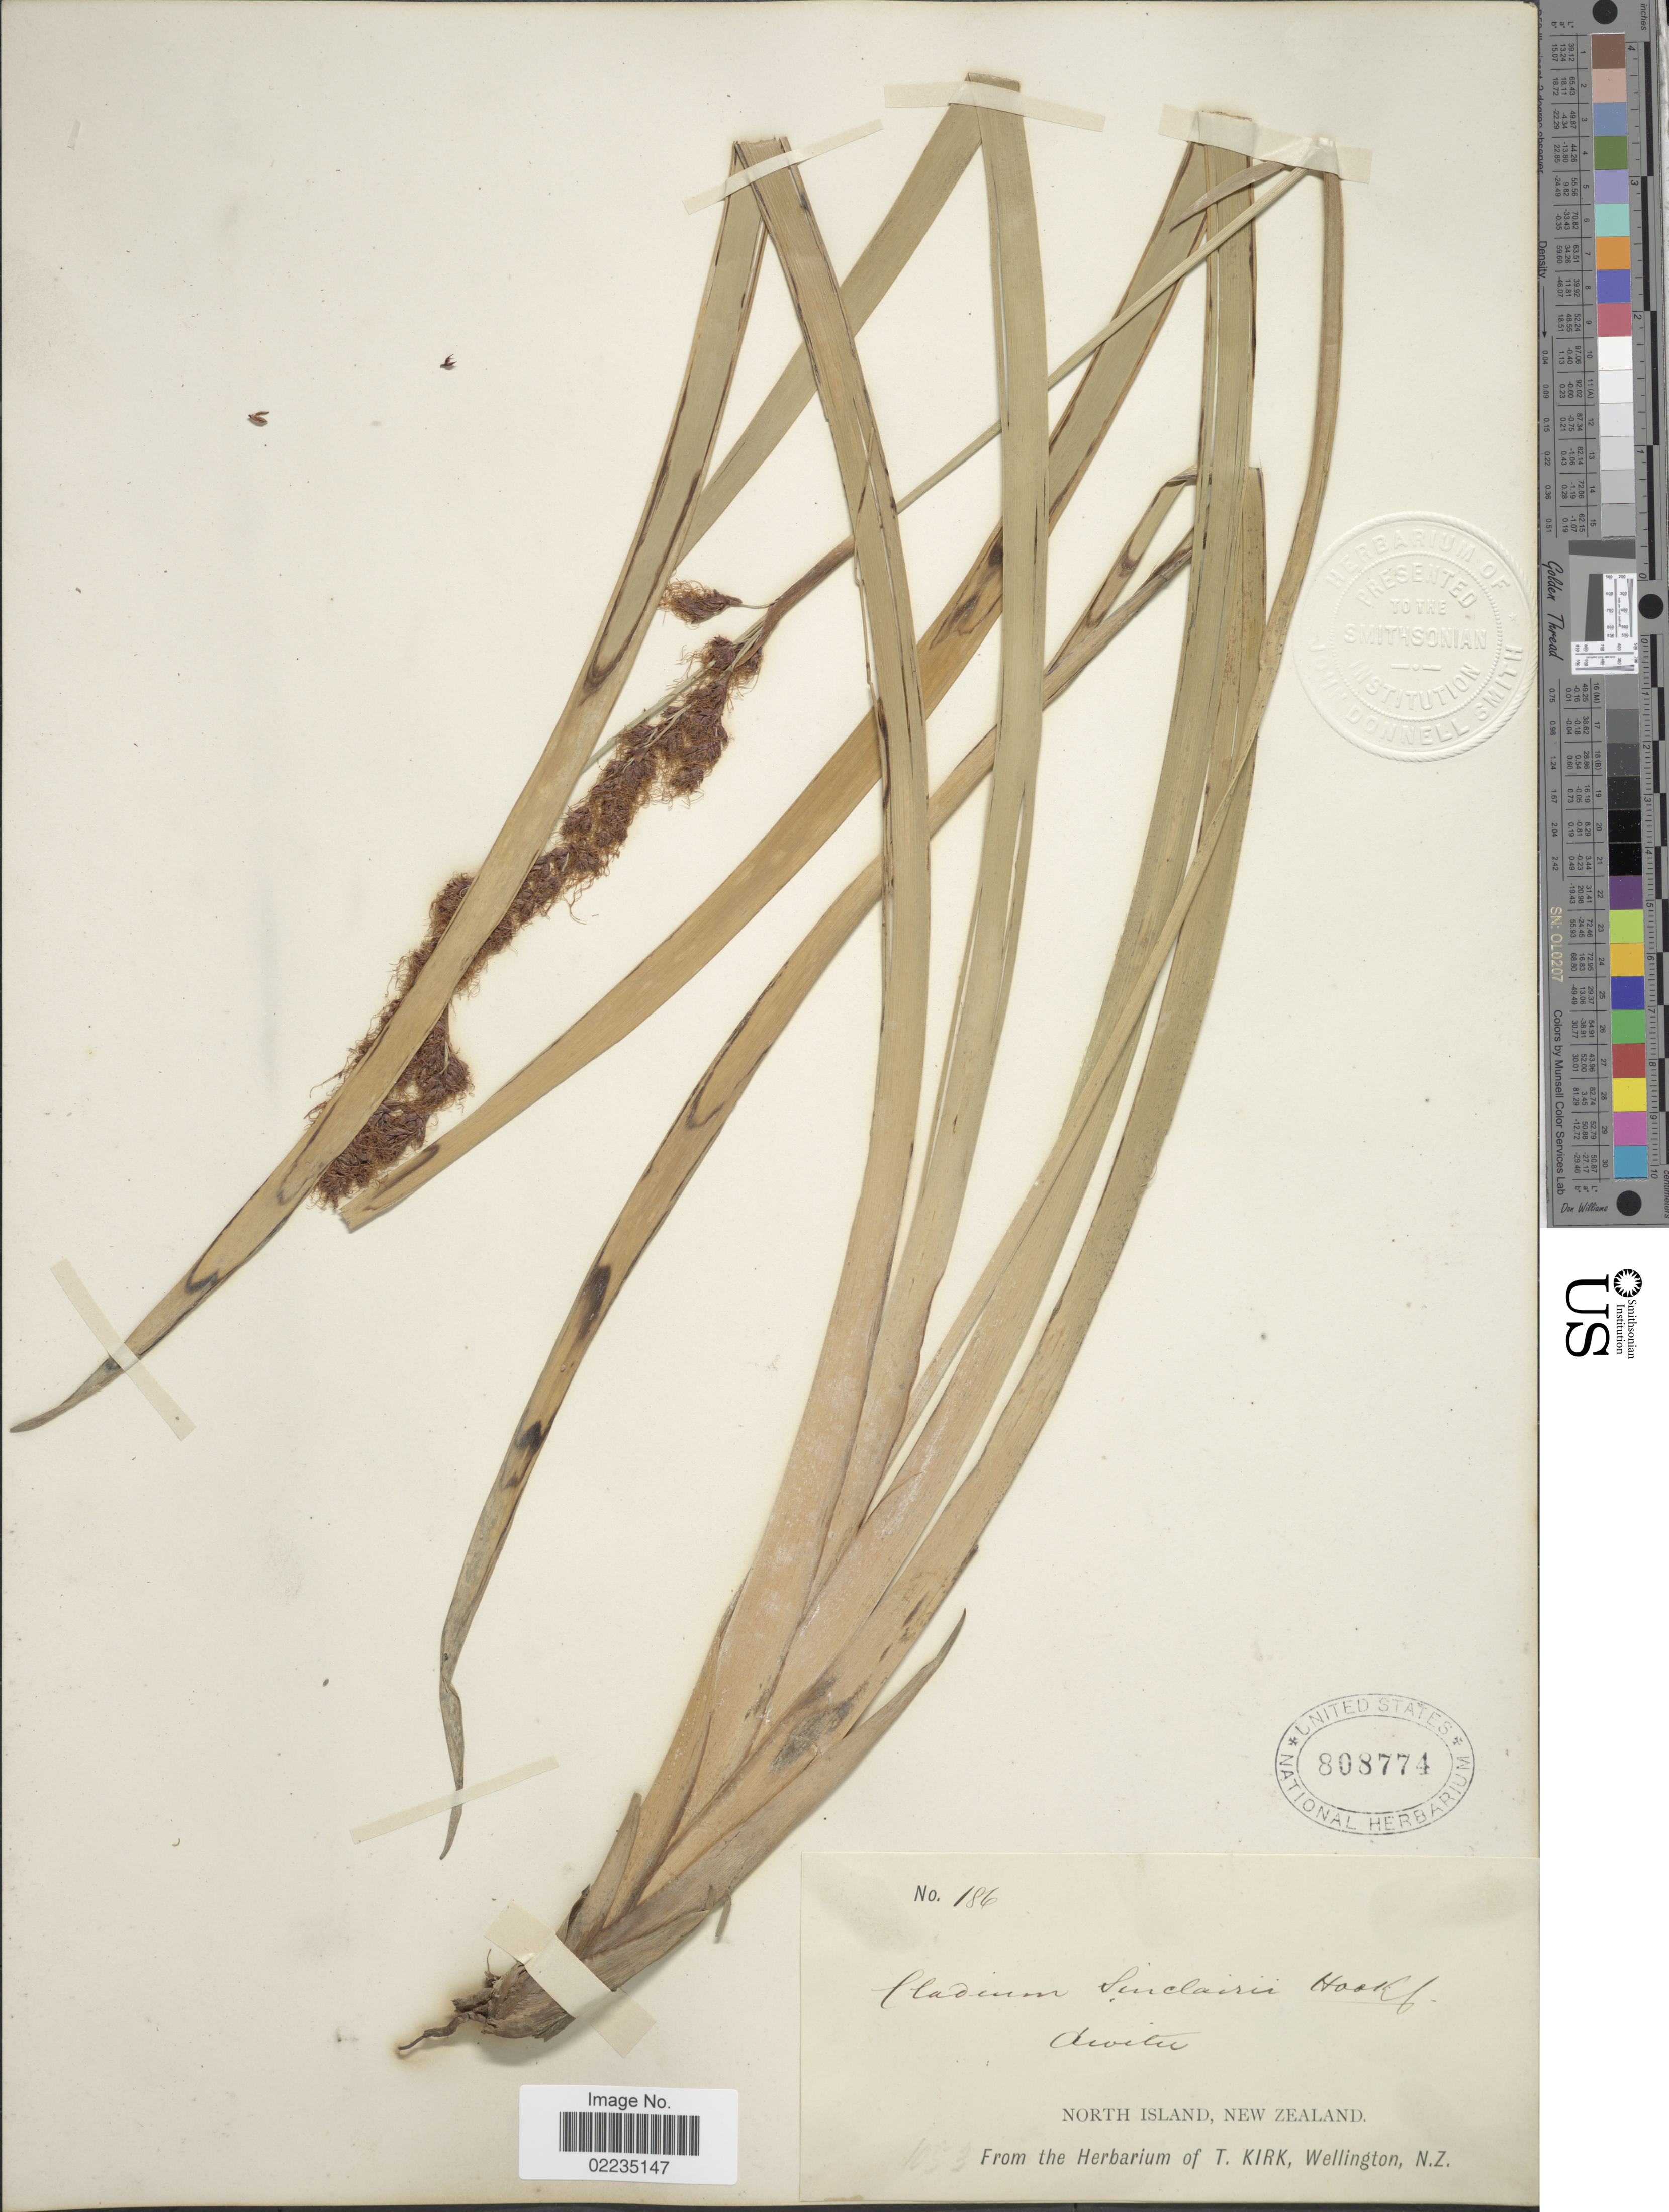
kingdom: Plantae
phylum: Tracheophyta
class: Liliopsida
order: Poales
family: Cyperaceae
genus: Machaerina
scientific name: Machaerina sinclairii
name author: (Hook. f.) T. Koyama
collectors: ex Herb. T. Kirk, Wellington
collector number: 186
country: New Zealand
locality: North Island, New Zealand, Divitu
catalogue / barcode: US 808774